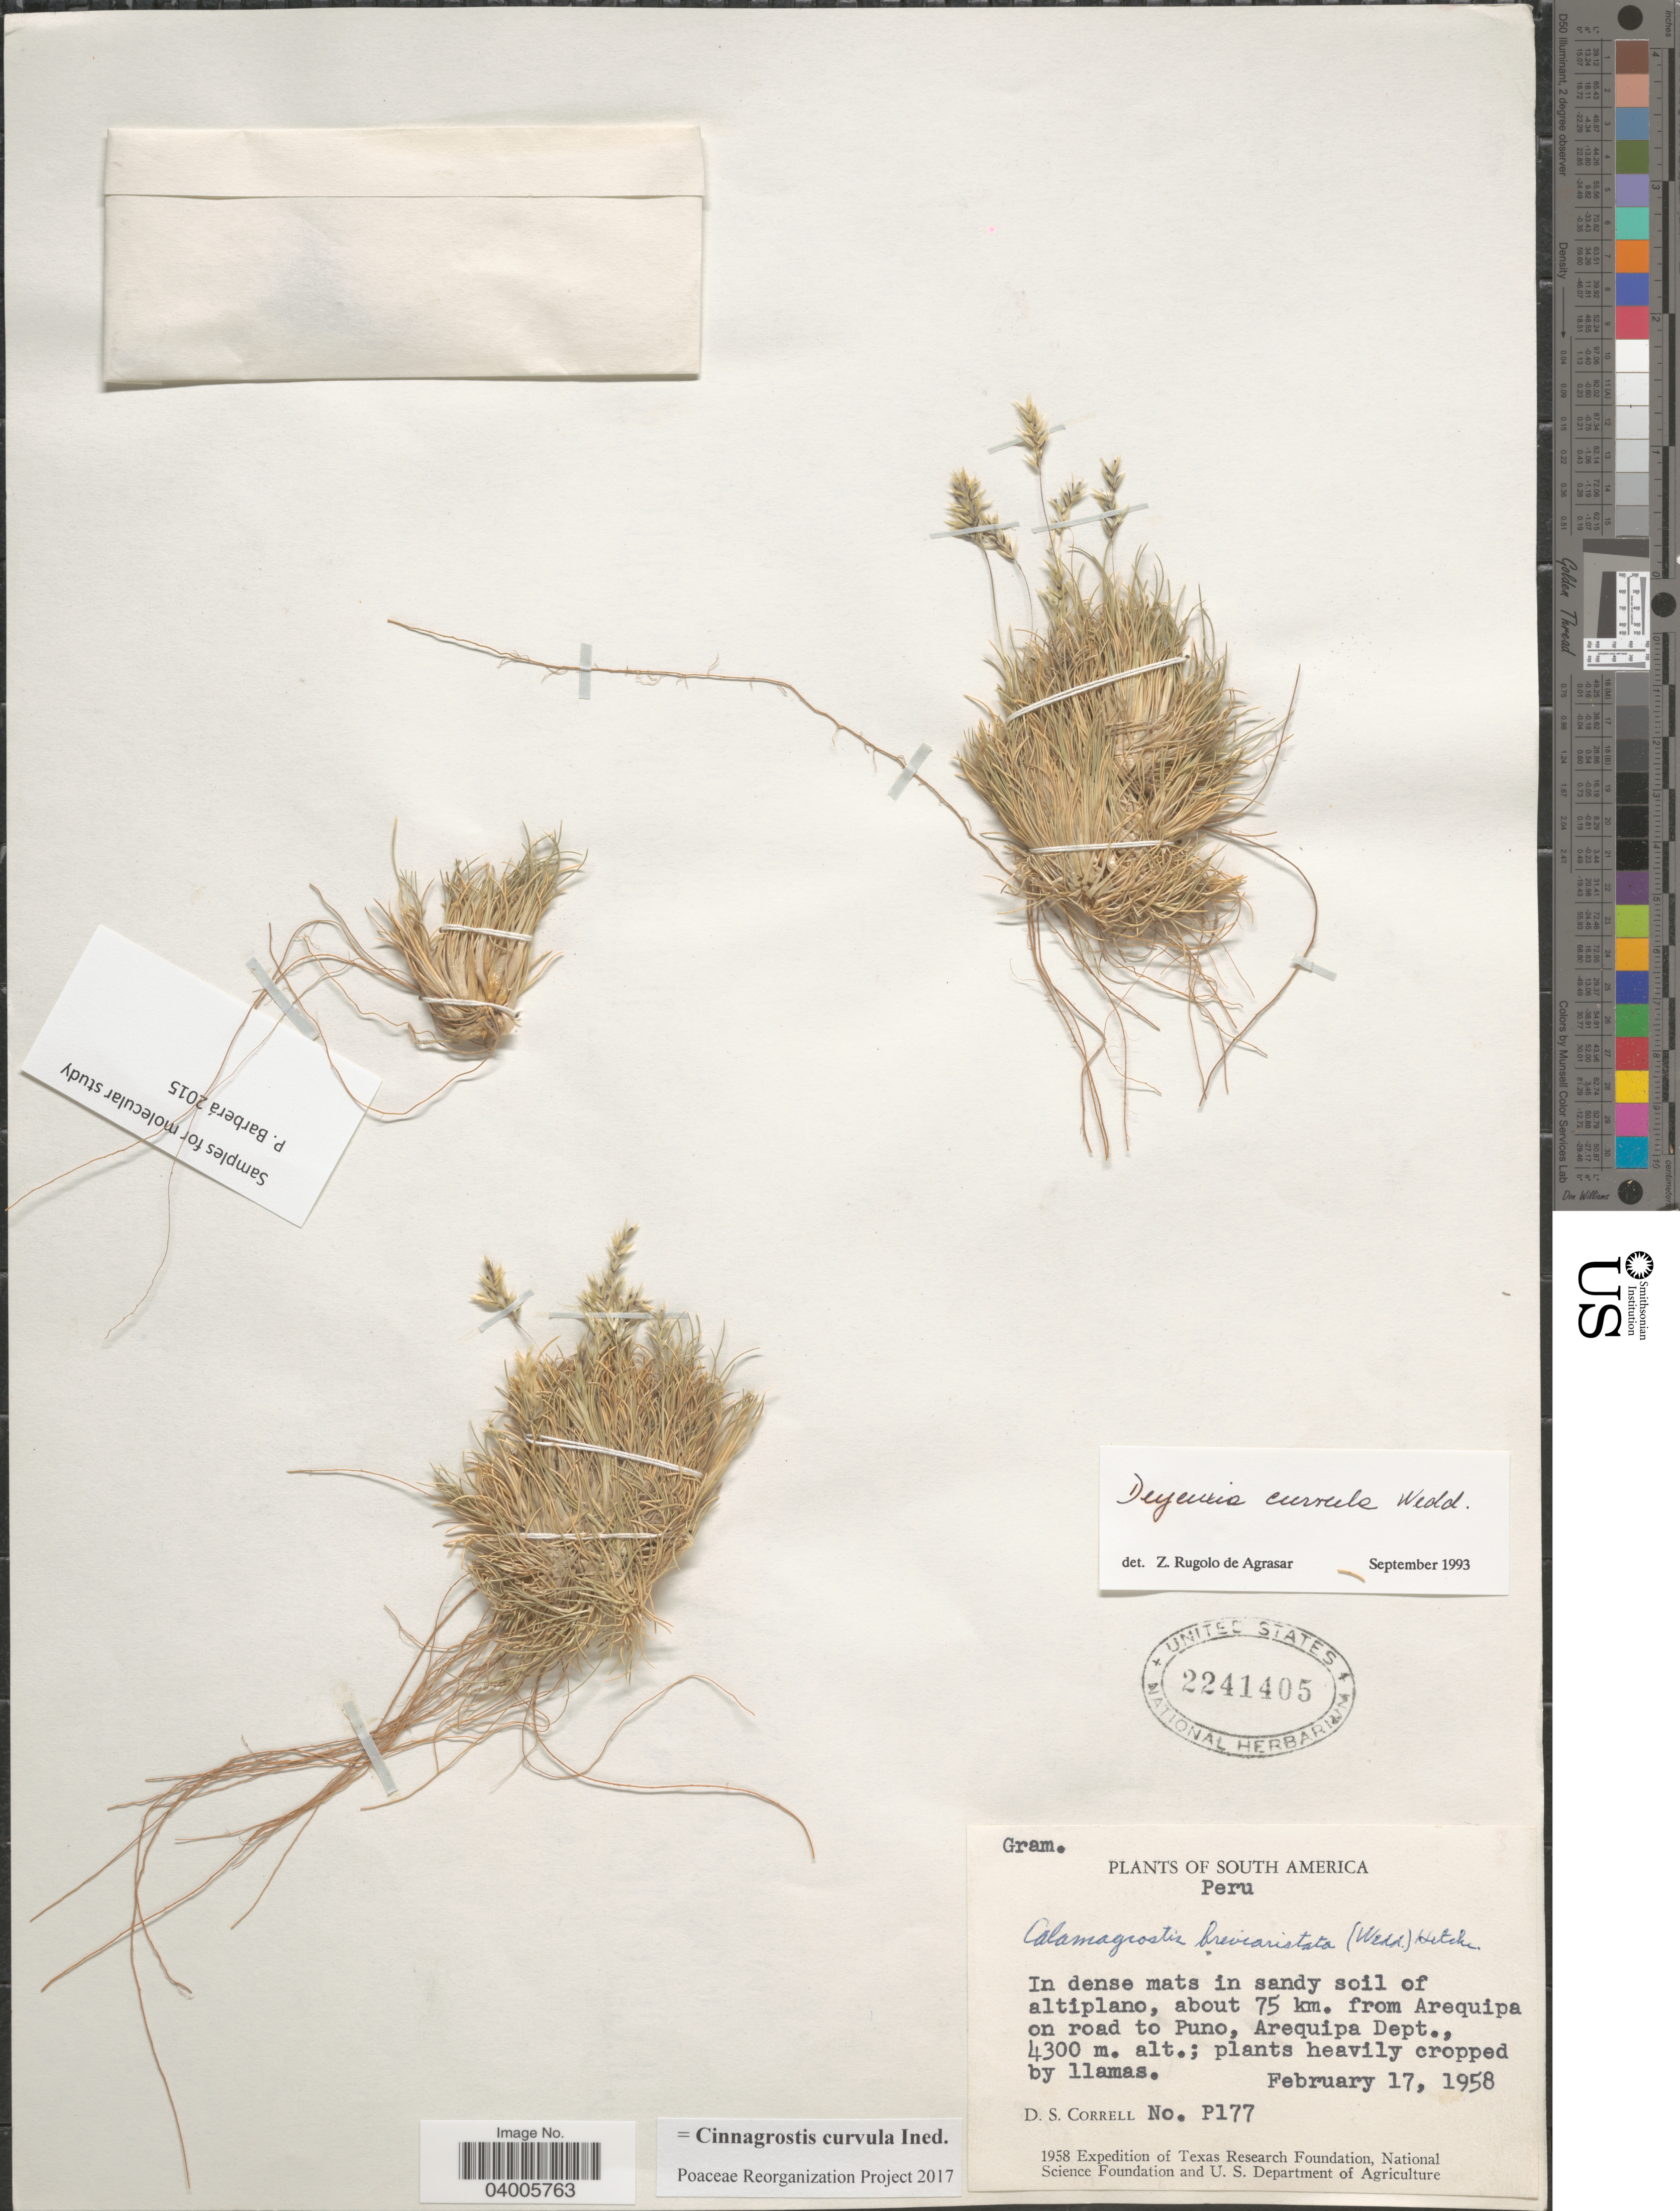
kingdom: Plantae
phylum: Tracheophyta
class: Liliopsida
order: Poales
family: Poaceae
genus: Cinnagrostis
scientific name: Cinnagrostis curvula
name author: (Wedd.) P.M. Peterson et al.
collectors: D. S. Correll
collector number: P177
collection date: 1958-02-17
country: Peru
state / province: Arequipa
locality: In dense mats in sandy soil of altiplano, about 75 km. from Arequipa on road to Puna, Arequipa Dept.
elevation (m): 4300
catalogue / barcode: US 2241405